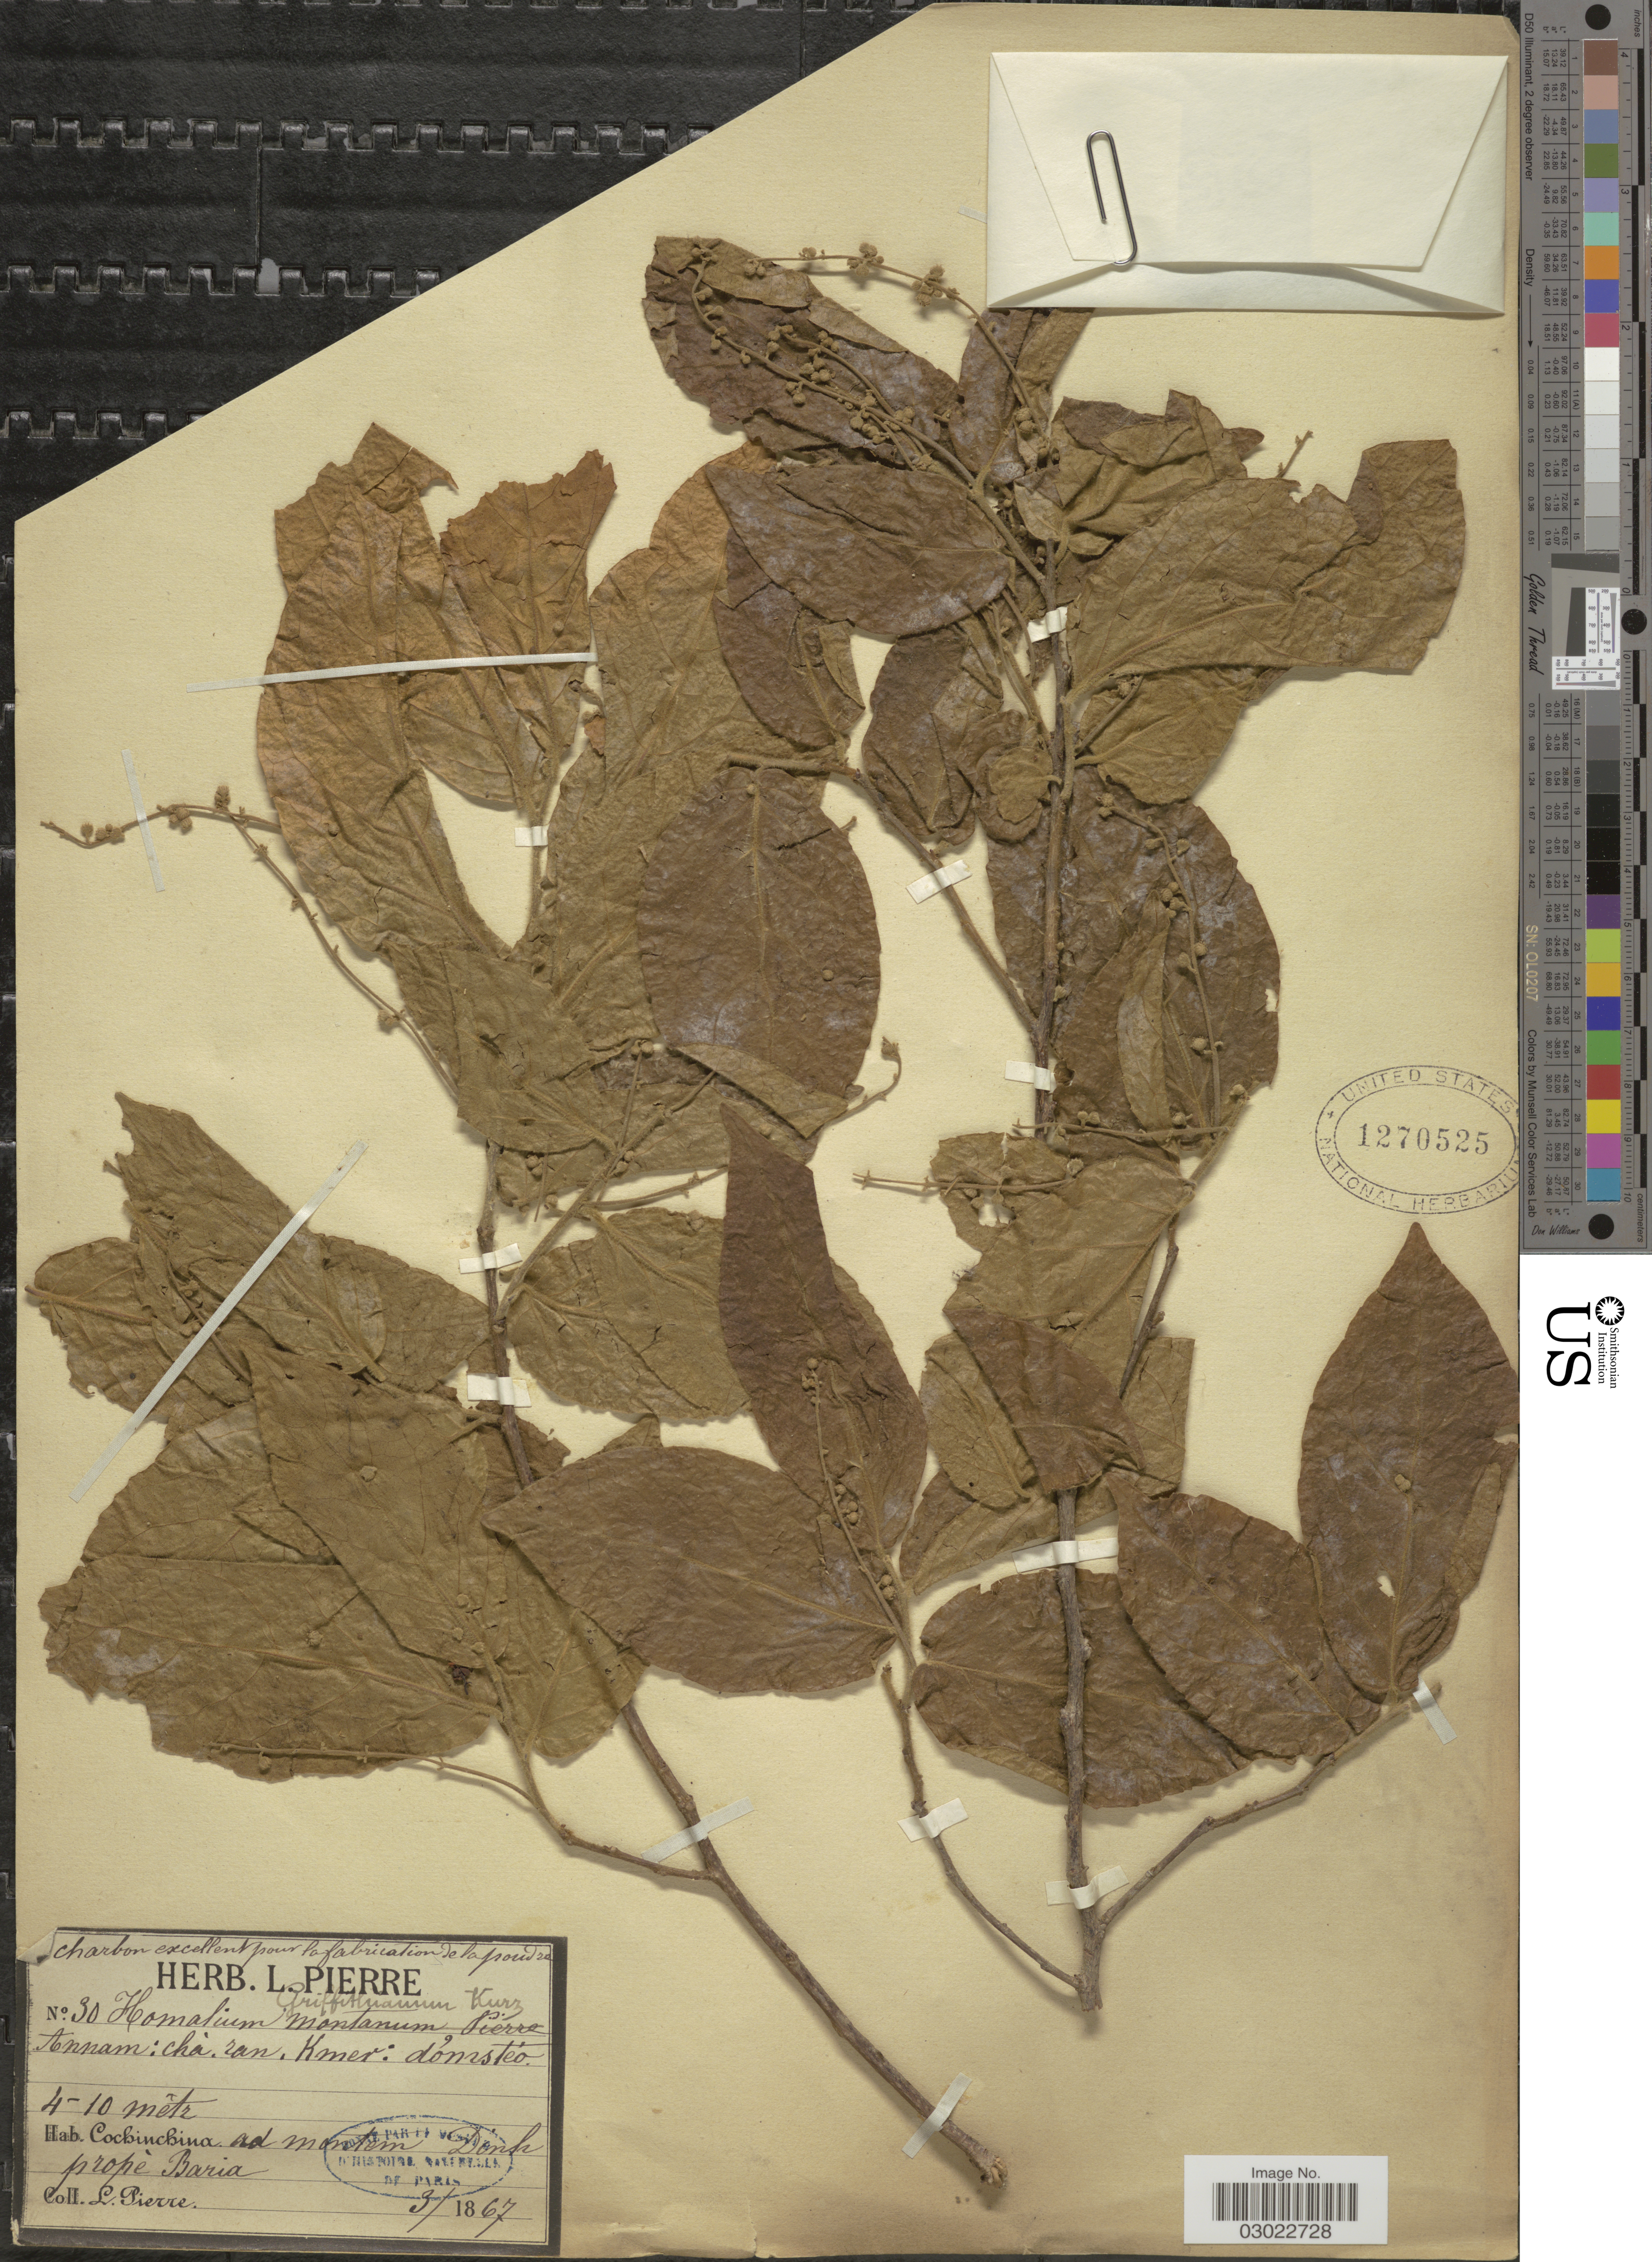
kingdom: Plantae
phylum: Tracheophyta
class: Magnoliopsida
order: Malpighiales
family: Salicaceae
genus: Homalium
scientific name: Homalium griffthianum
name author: Kurz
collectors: L. Pierre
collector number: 30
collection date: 1867-03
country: Vietnam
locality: Cochinchina ad montem Dinh propé Baria.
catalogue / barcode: US 1270525